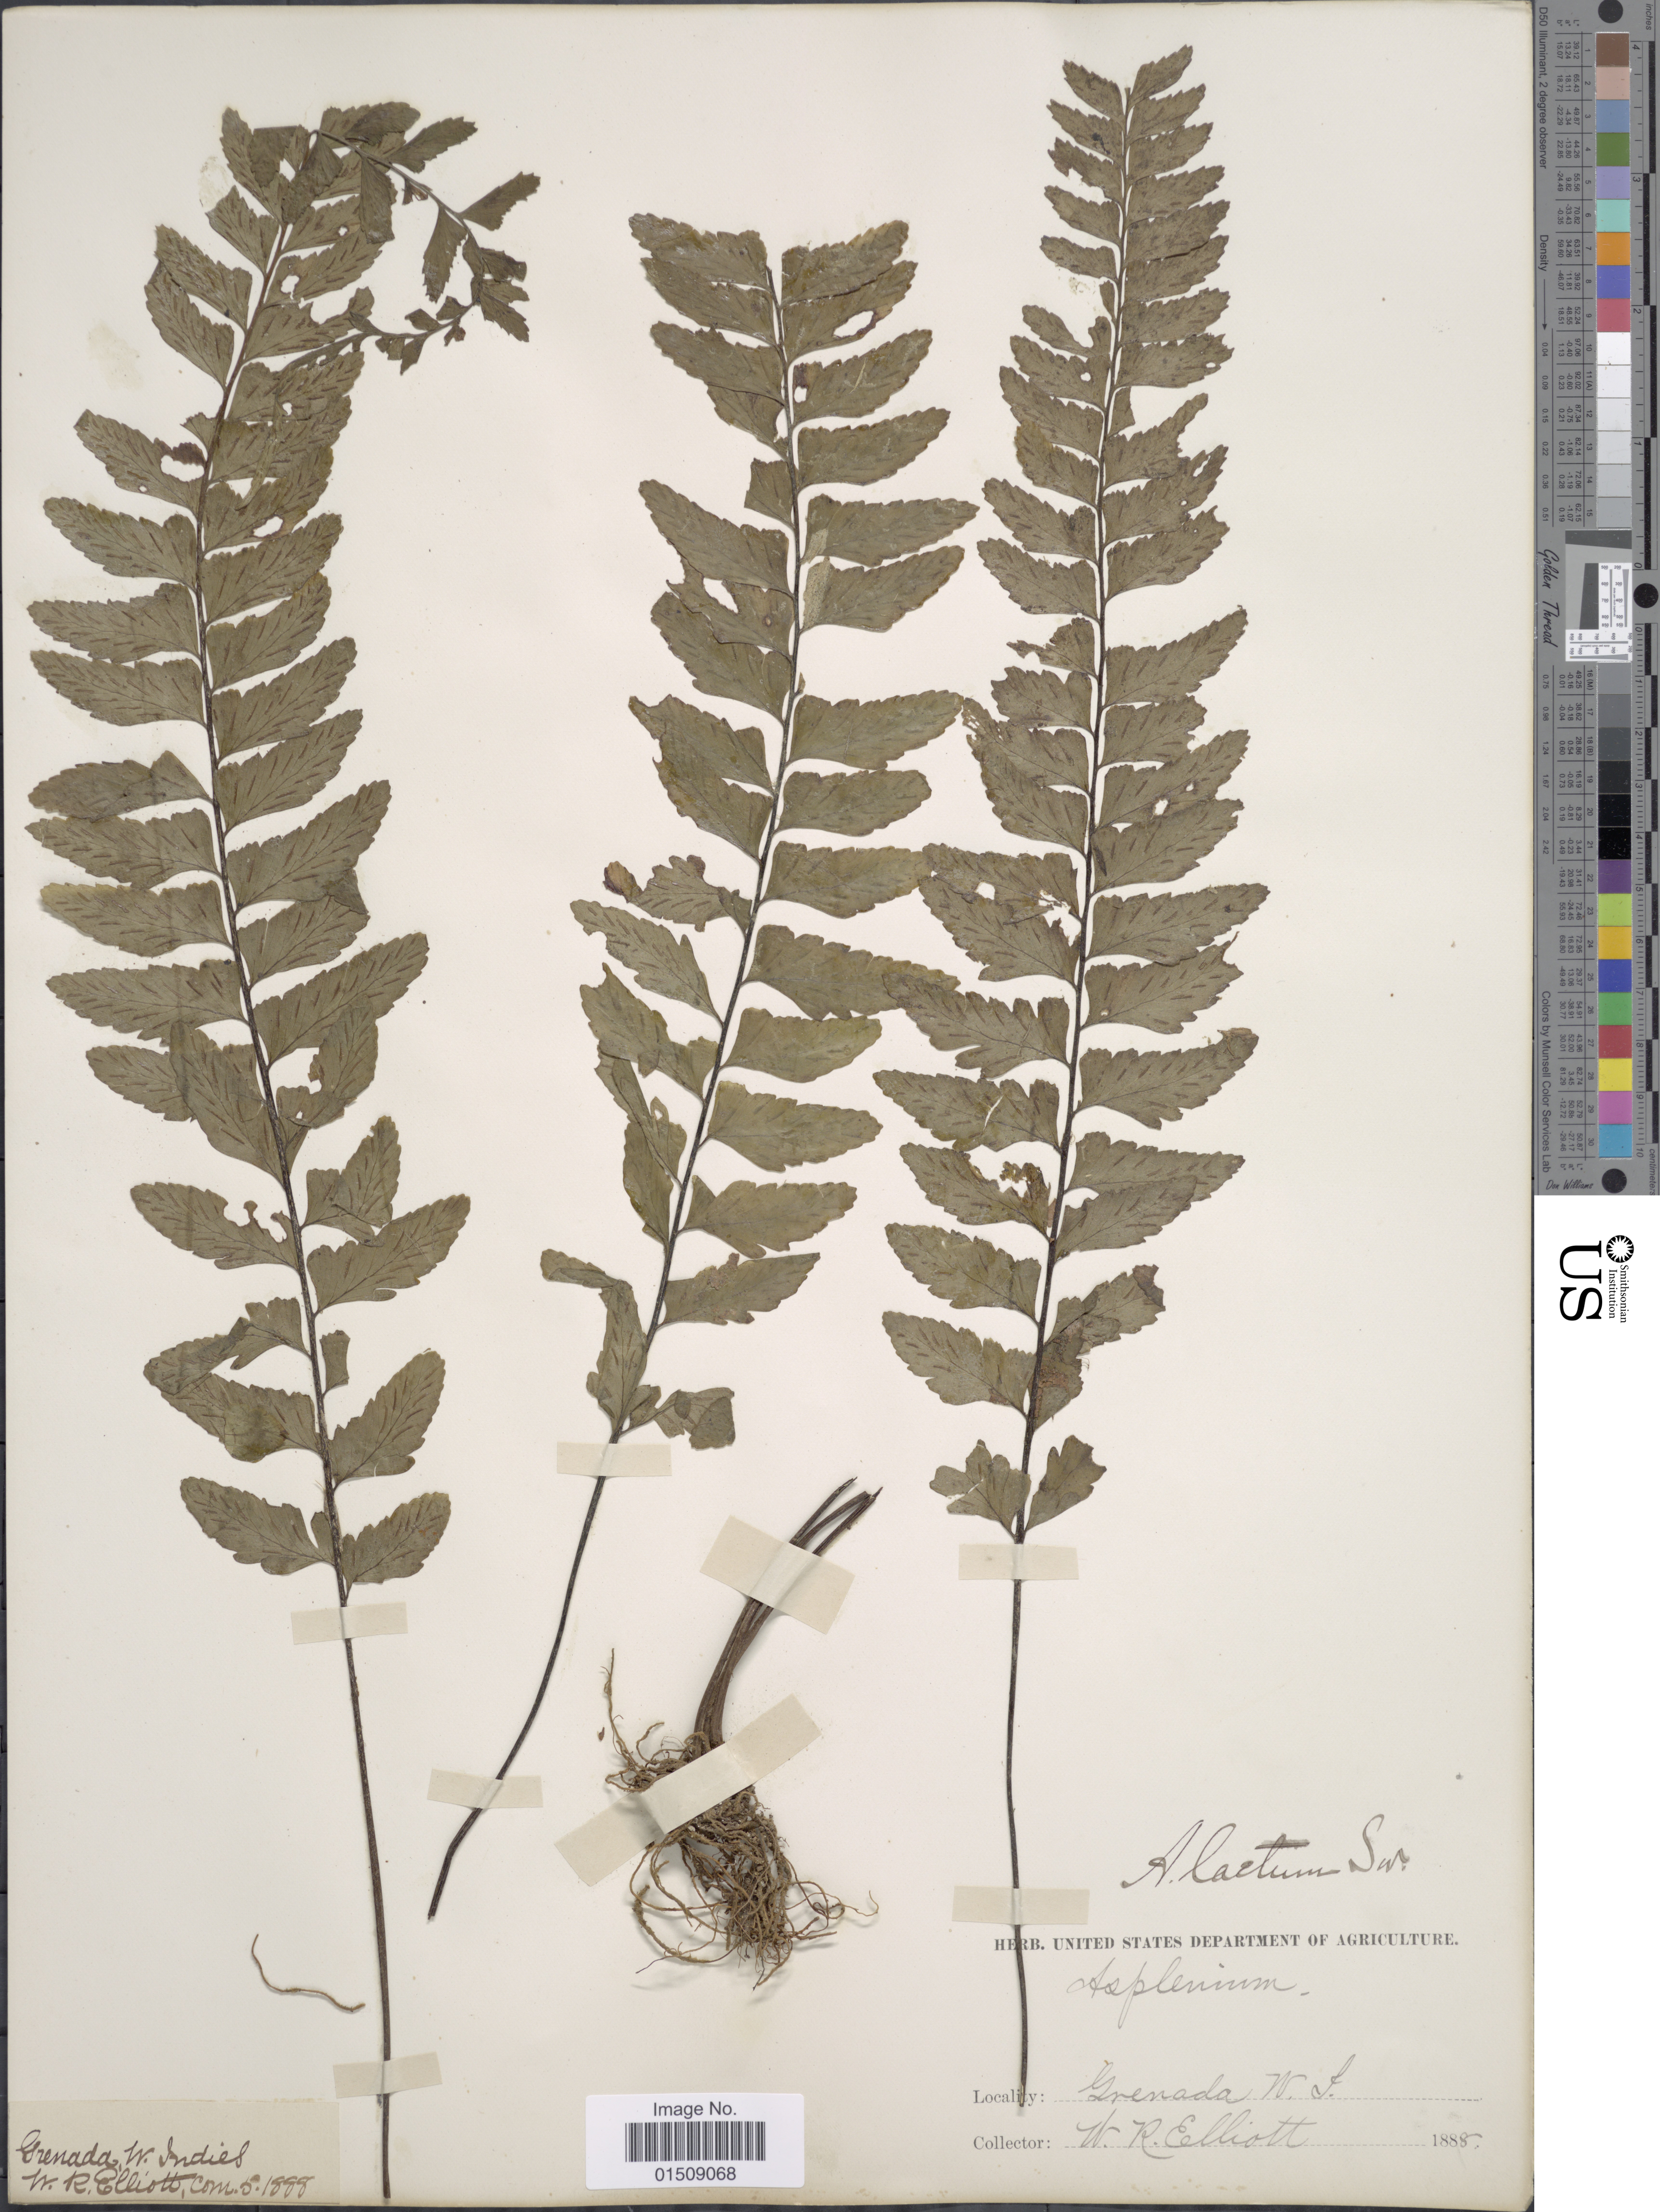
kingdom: Plantae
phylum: Tracheophyta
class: Polypodiopsida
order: Polypodiales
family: Aspleniaceae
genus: Asplenium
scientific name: Asplenium laetum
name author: Sw.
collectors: W. Elliott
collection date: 1888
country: Grenada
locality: Grenada, W.I.